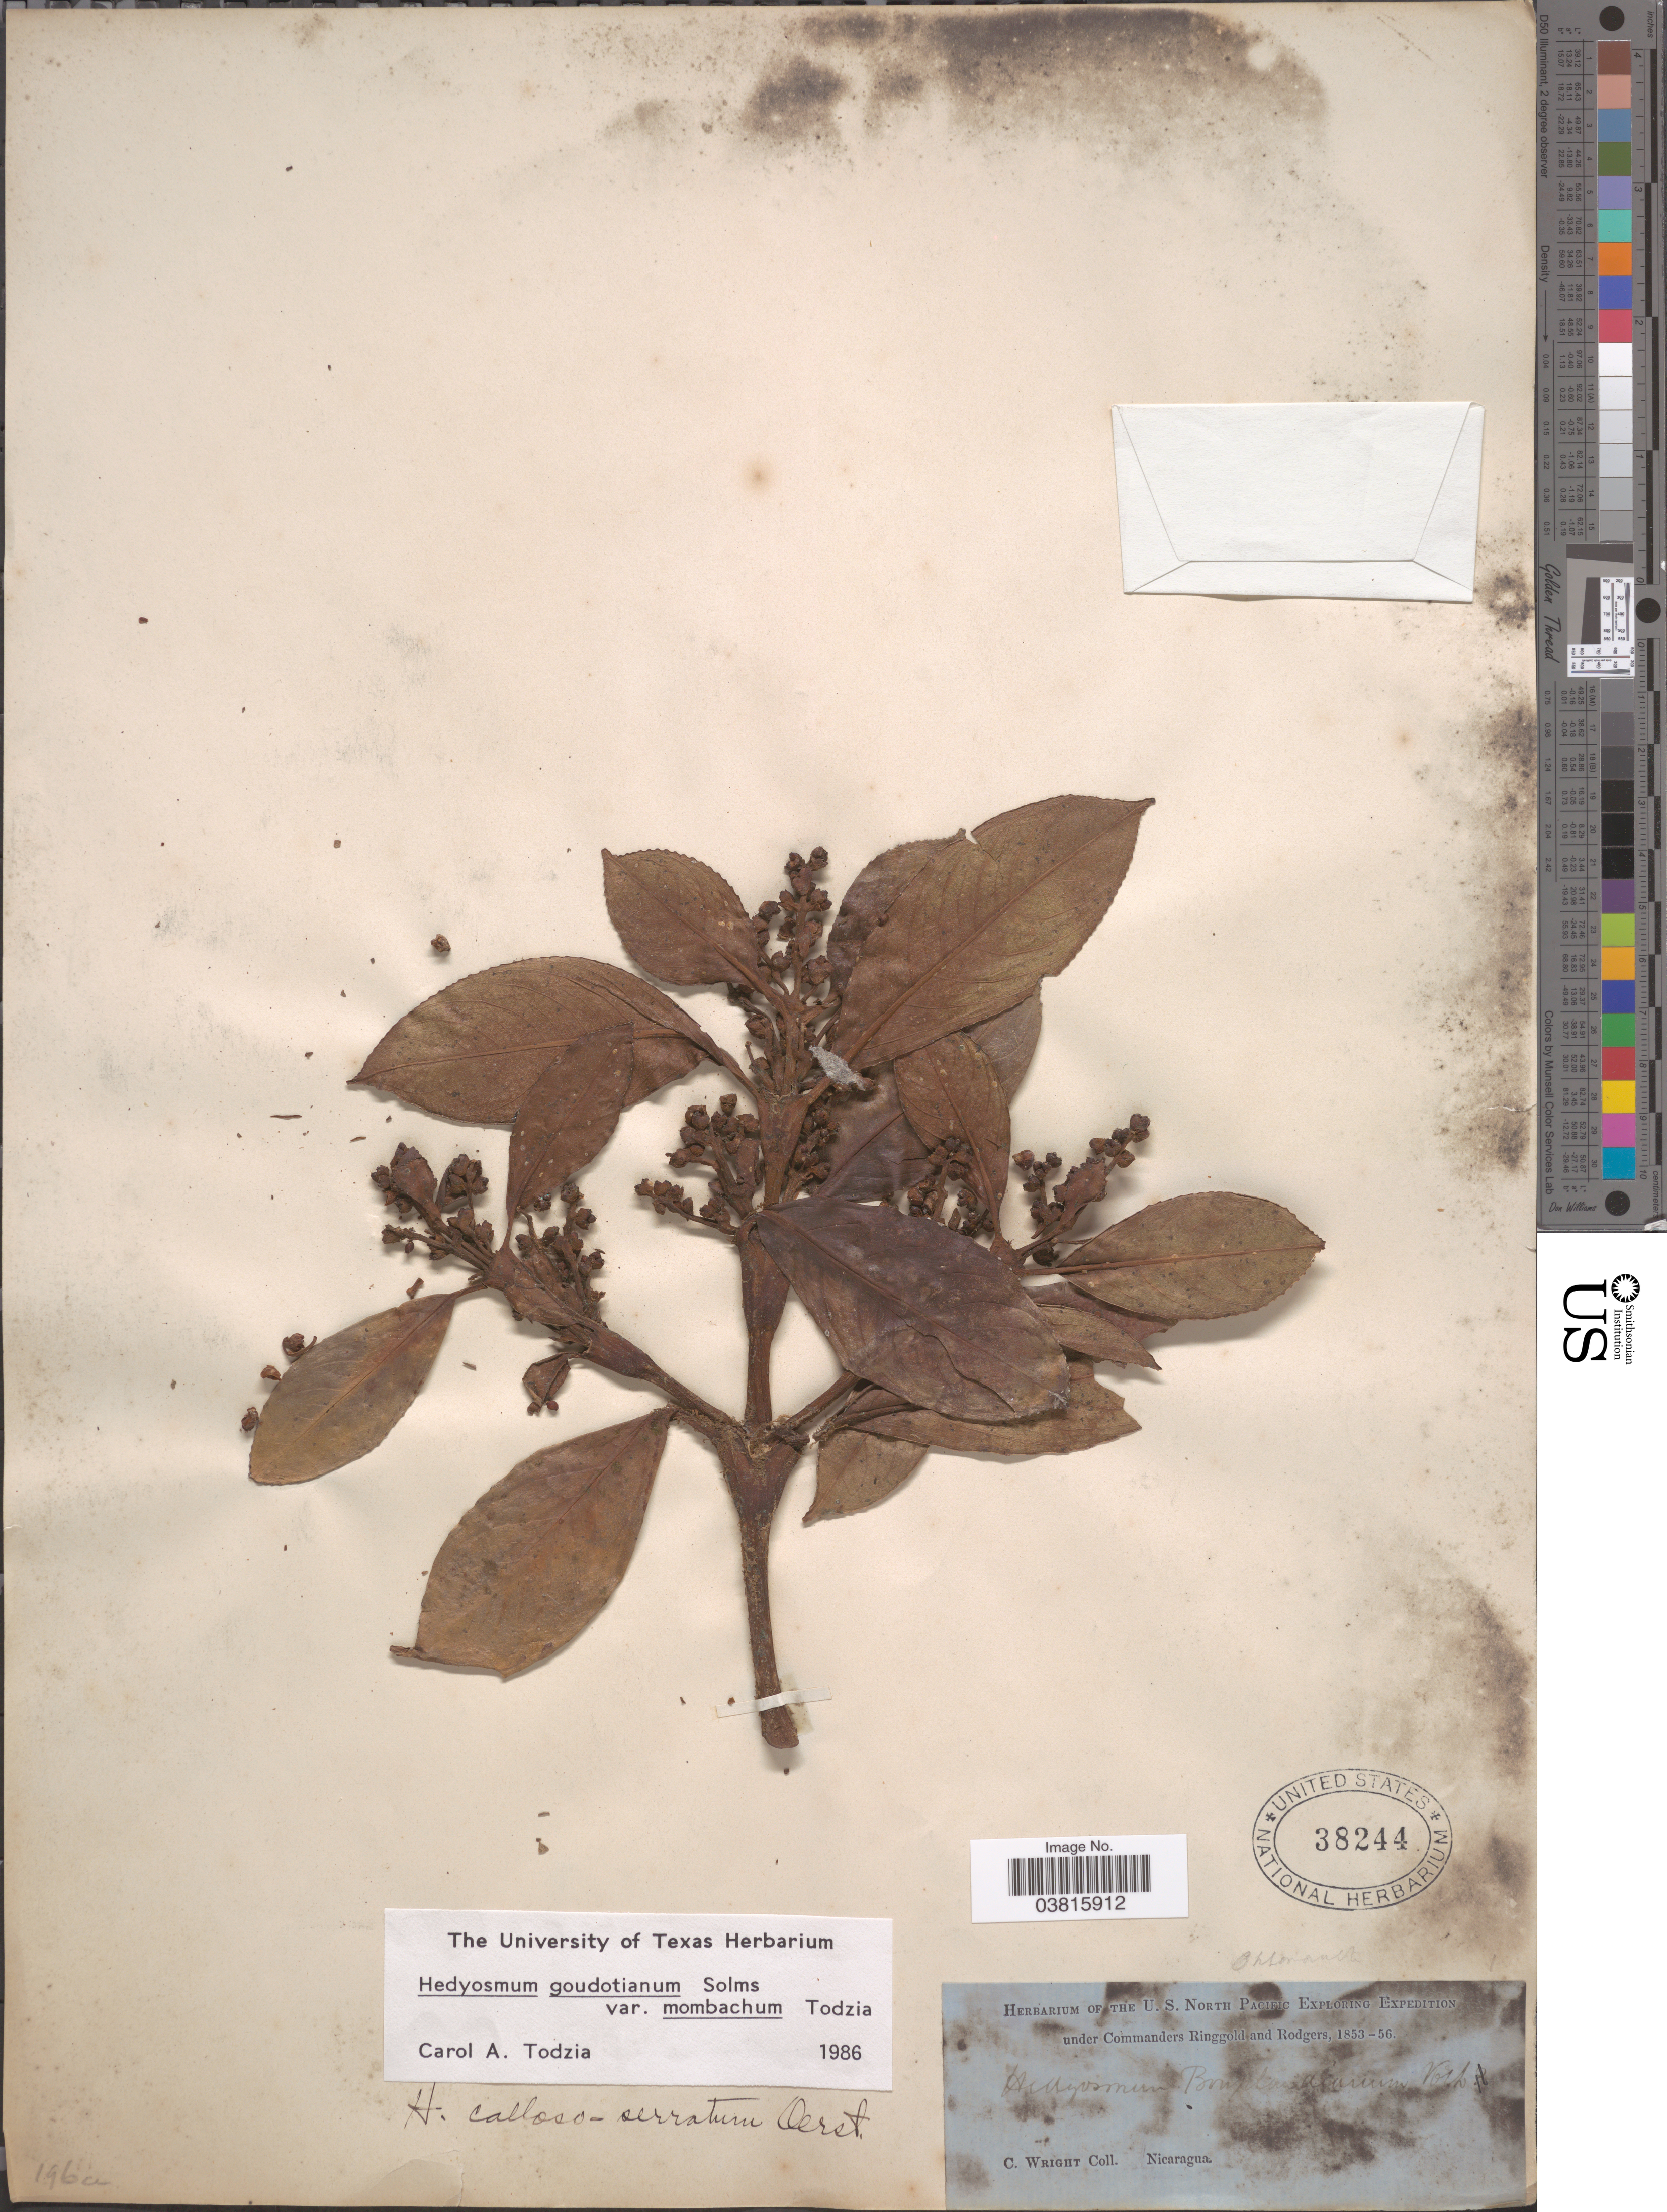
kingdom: Plantae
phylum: Tracheophyta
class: Magnoliopsida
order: Chloranthales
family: Chloranthaceae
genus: Hedyosmum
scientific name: Hedyosmum goudotianum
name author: Solms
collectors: C. Wright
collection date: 1853/1856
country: Nicaragua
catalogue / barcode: US 38244